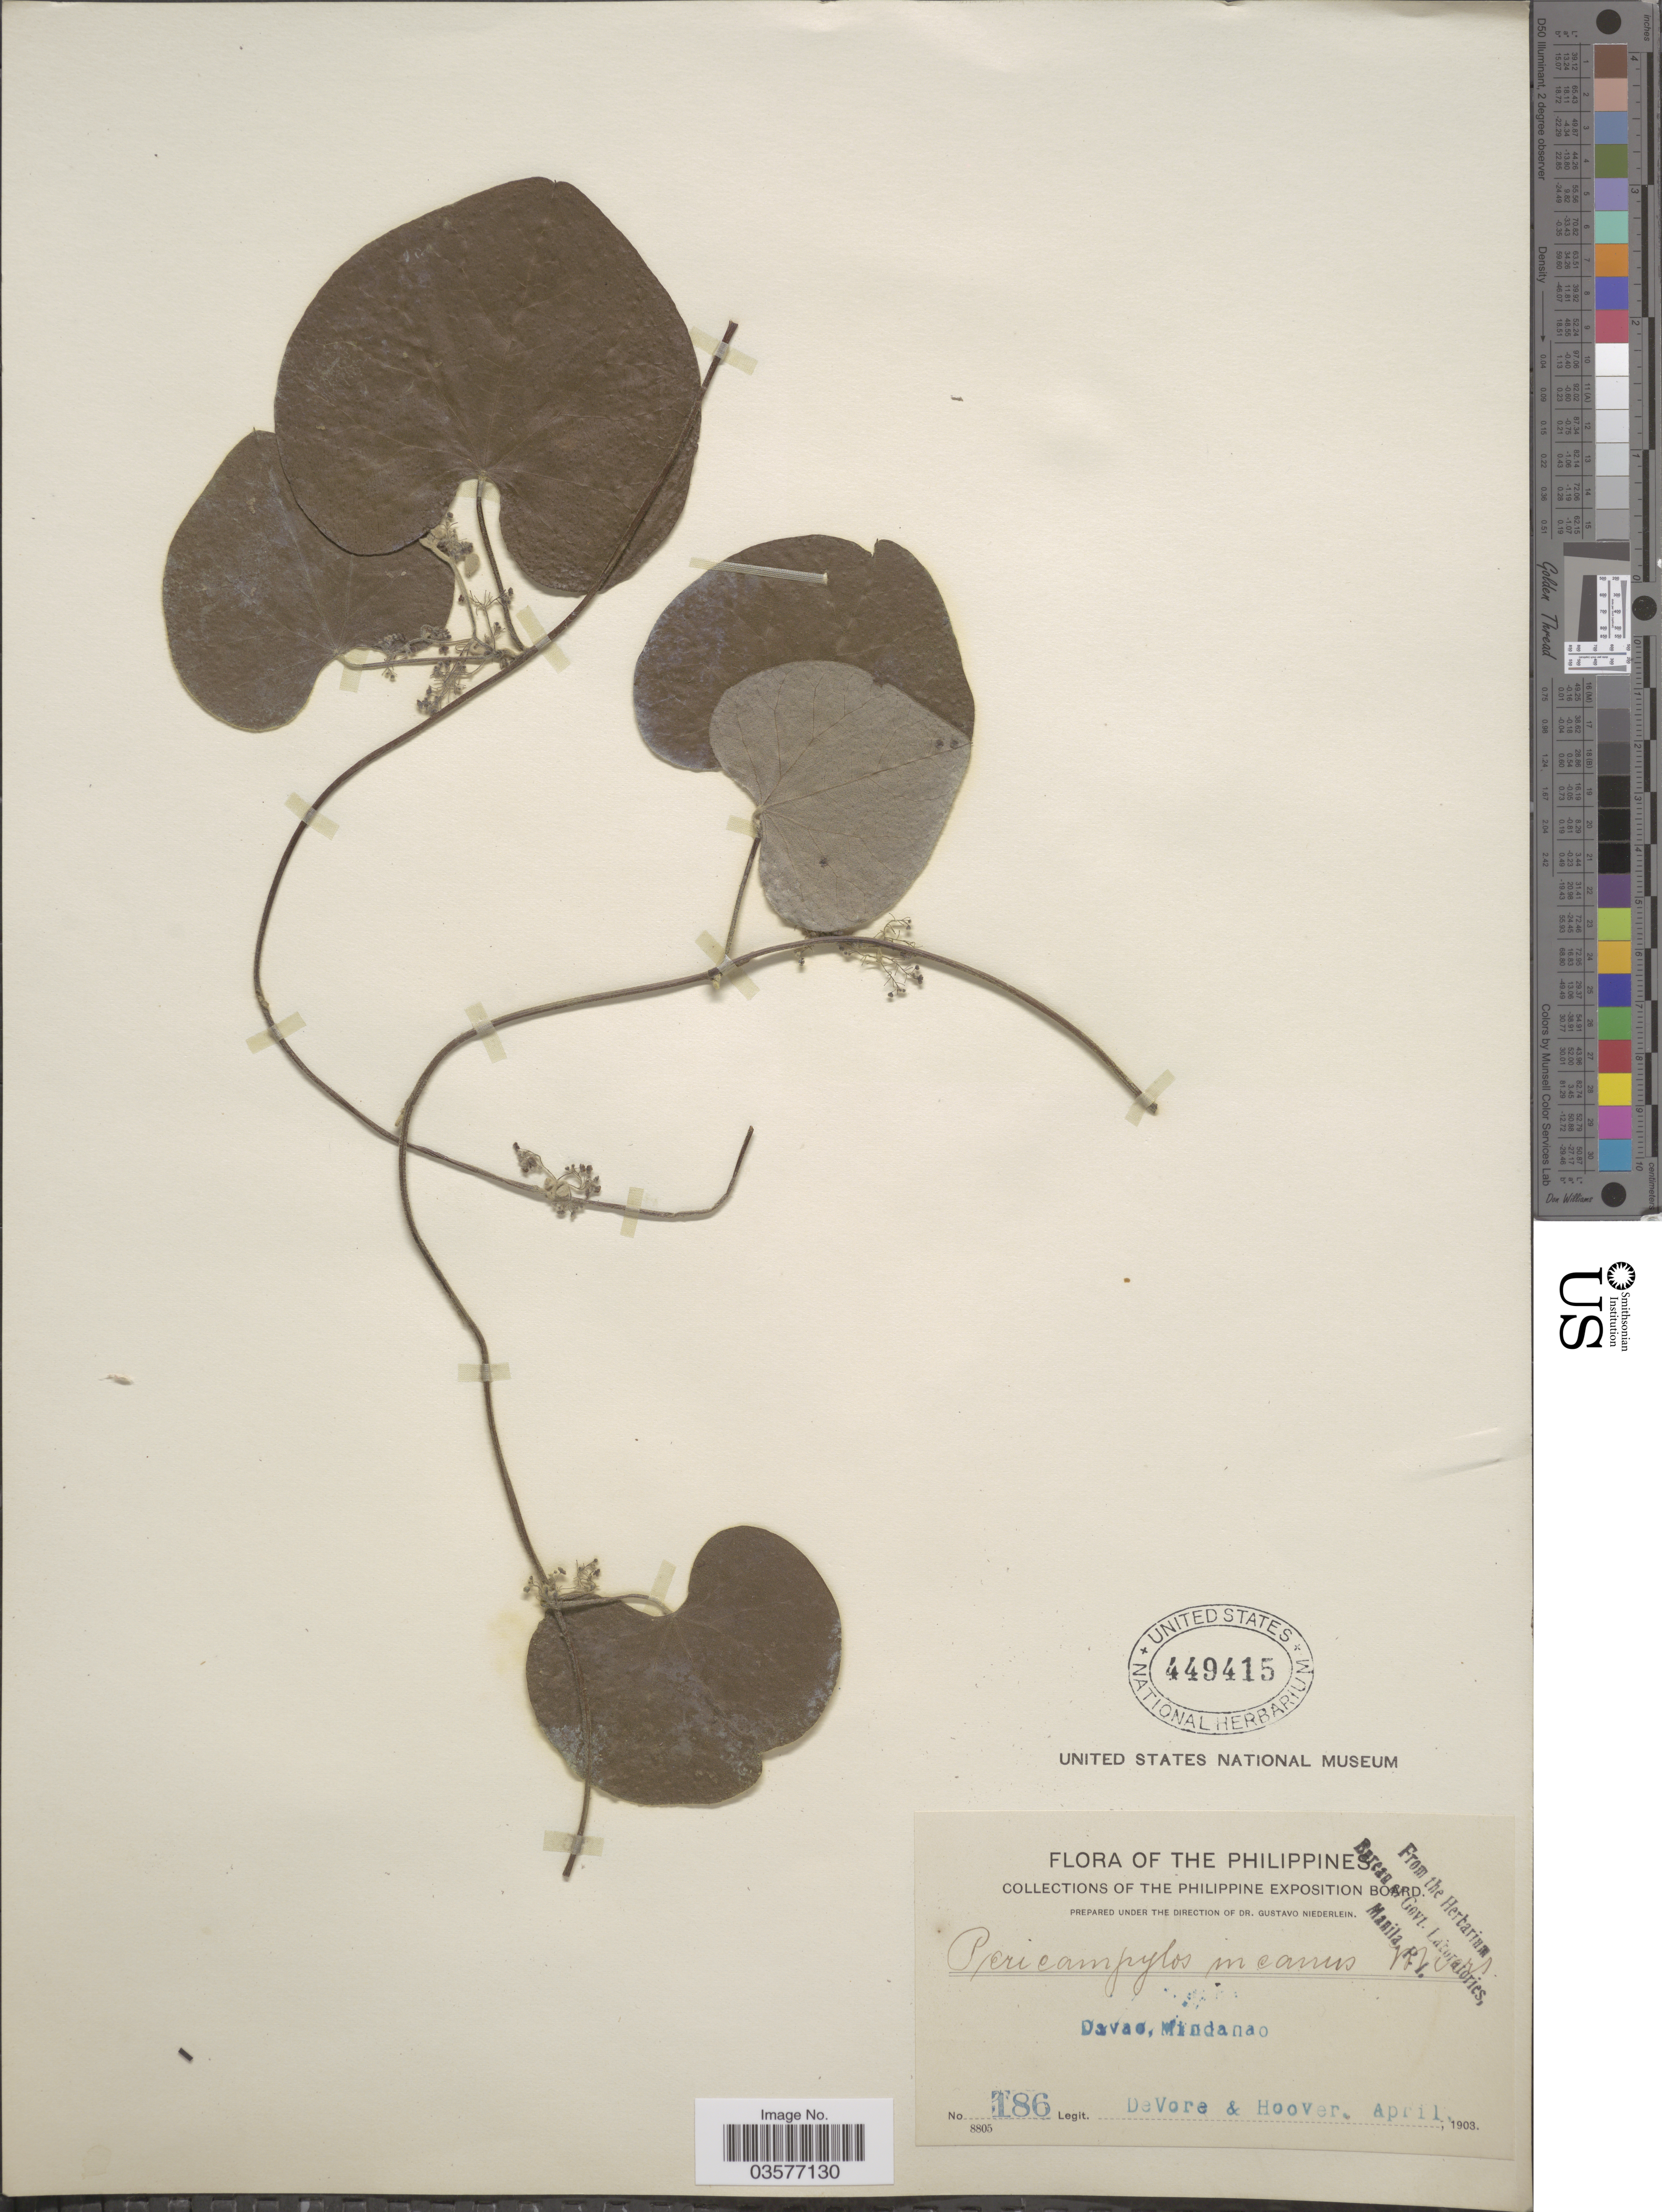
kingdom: Plantae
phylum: Tracheophyta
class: Magnoliopsida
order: Ranunculales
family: Menispermaceae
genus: Pericampylus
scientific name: Pericampylus glaucus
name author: (Lam.) Merr.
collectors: -. DeVore & -- Hoover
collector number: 186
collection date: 1903-04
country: Philippines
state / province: Davao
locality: Davao, Mindanao.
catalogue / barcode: US 449415